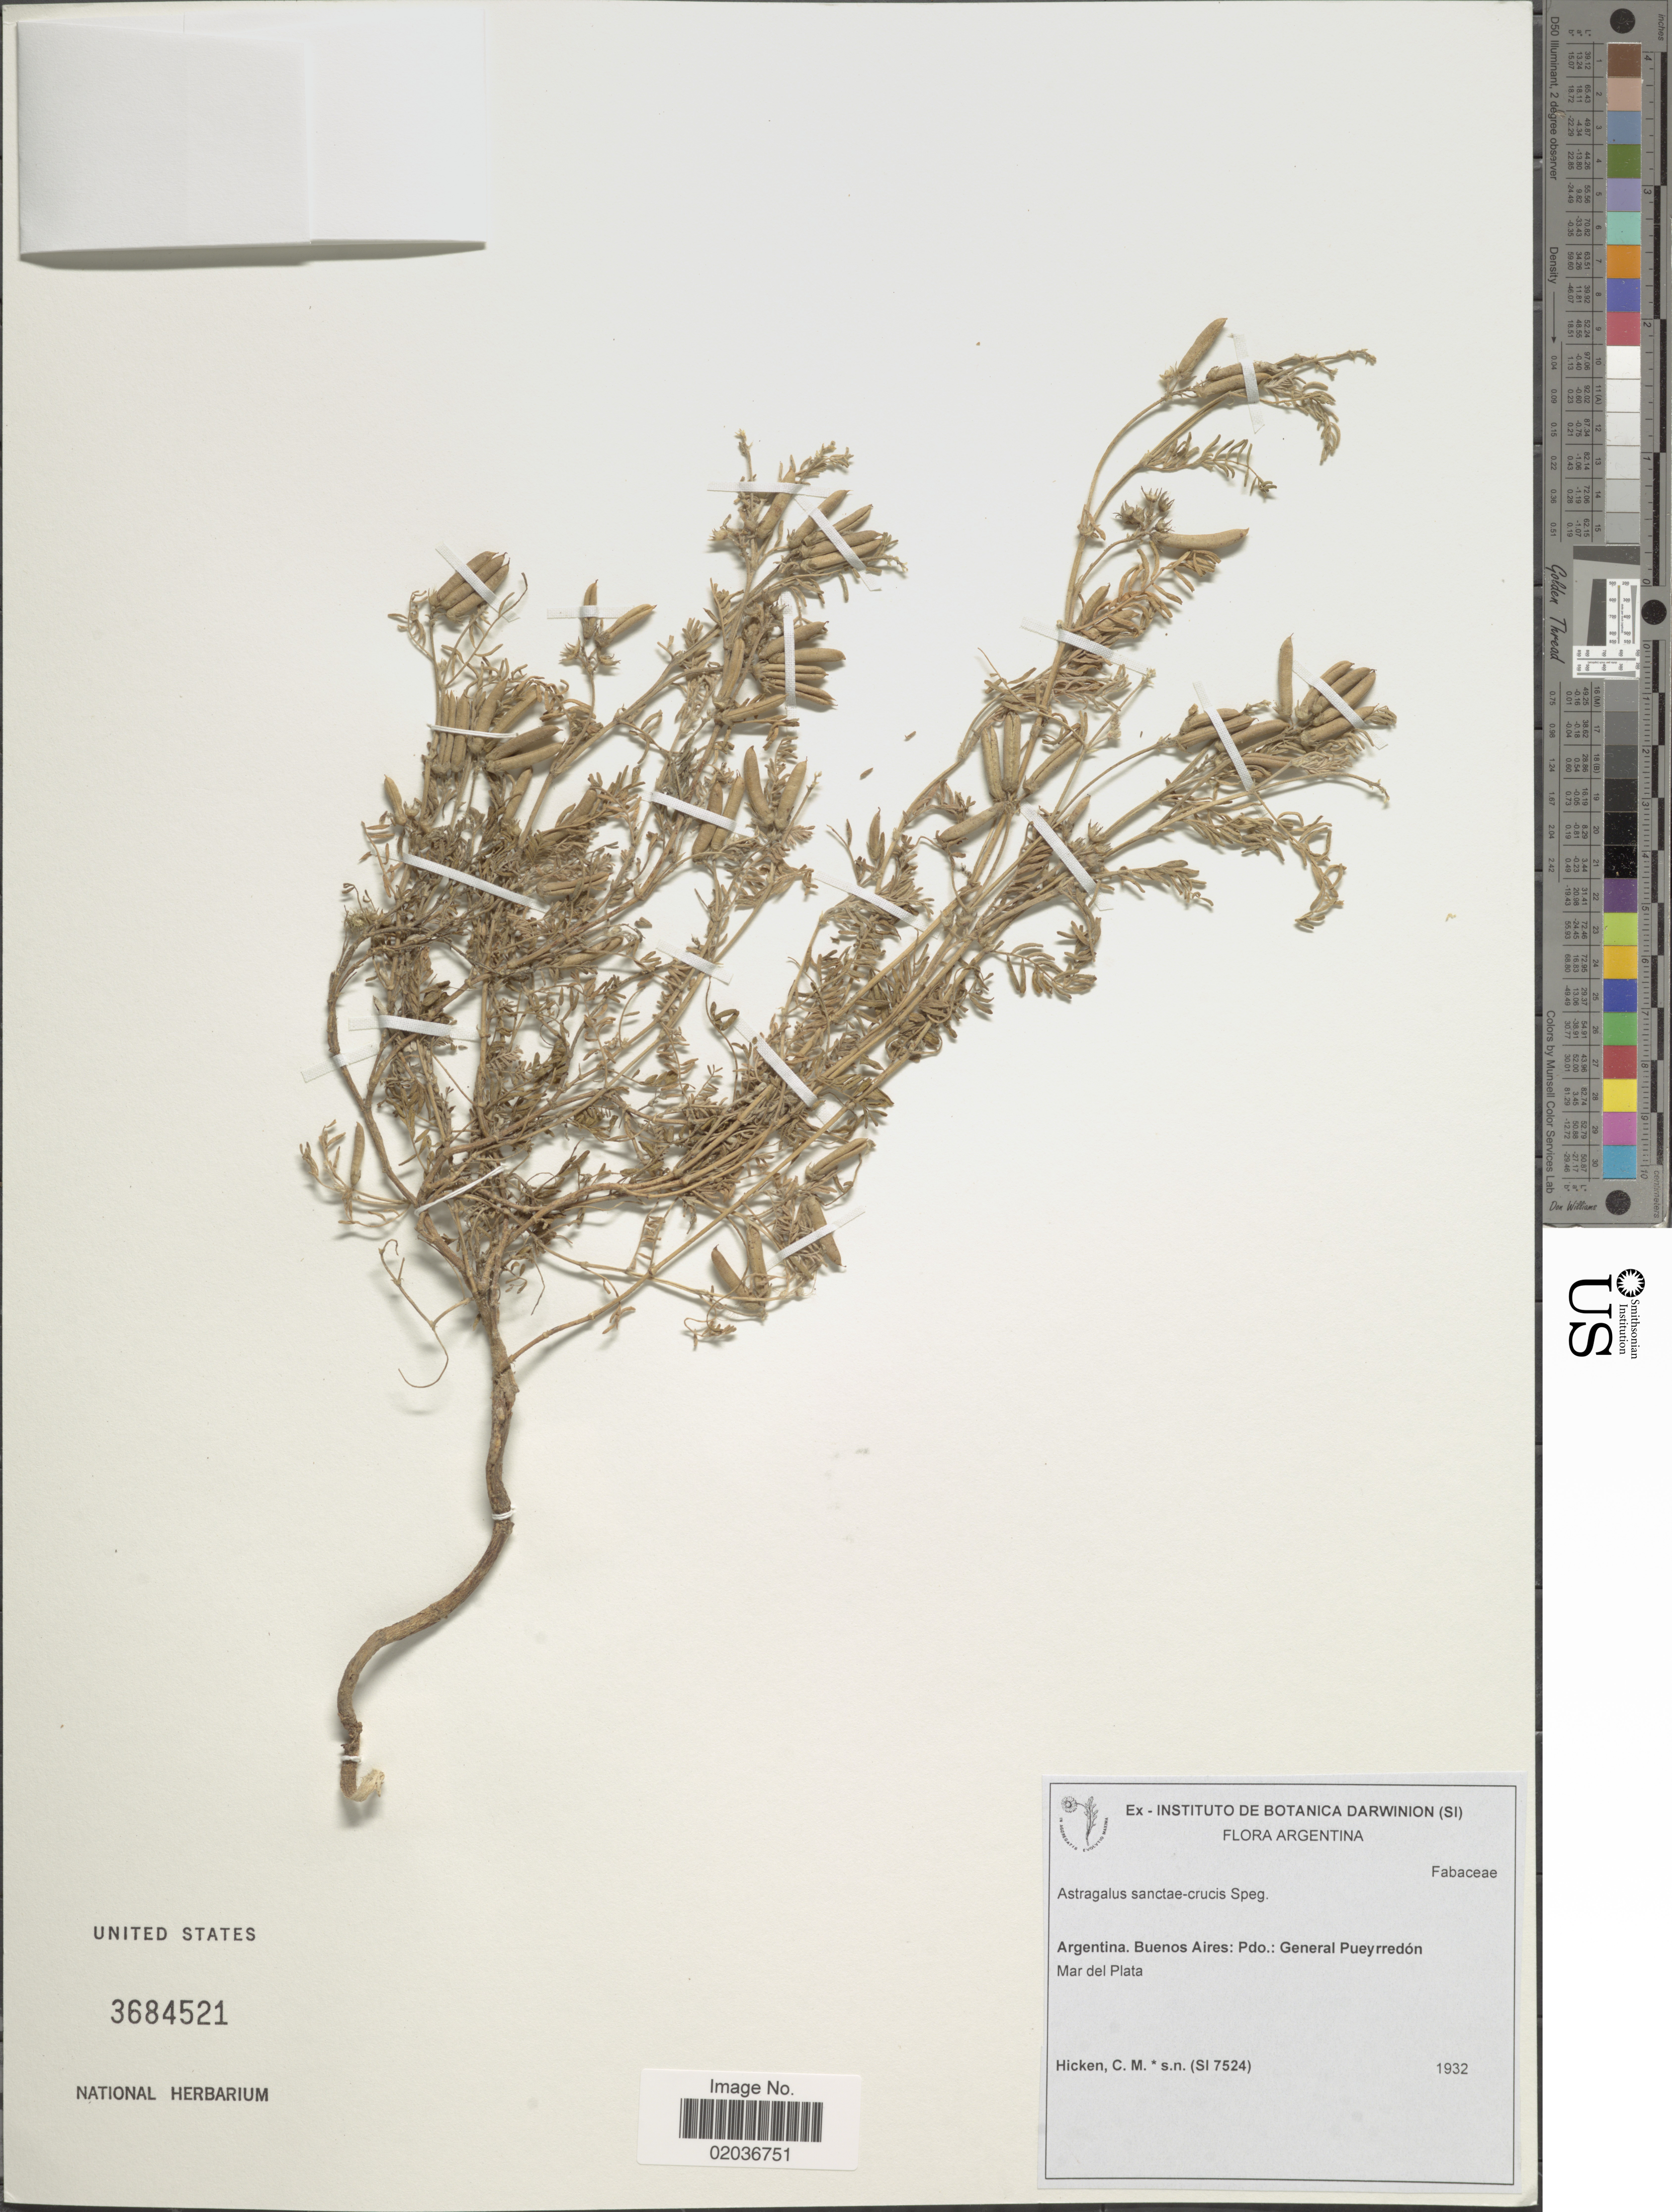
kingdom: Plantae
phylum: Tracheophyta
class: Magnoliopsida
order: Fabales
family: Fabaceae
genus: Astragalus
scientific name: Astragalus sanctae-crucis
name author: Speg.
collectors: C. M. Hicken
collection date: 1932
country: Argentina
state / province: Buenos Aires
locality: Buenos Aires: Pdo: General Pueyrredón. Mar del Plata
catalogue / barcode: US 3684521